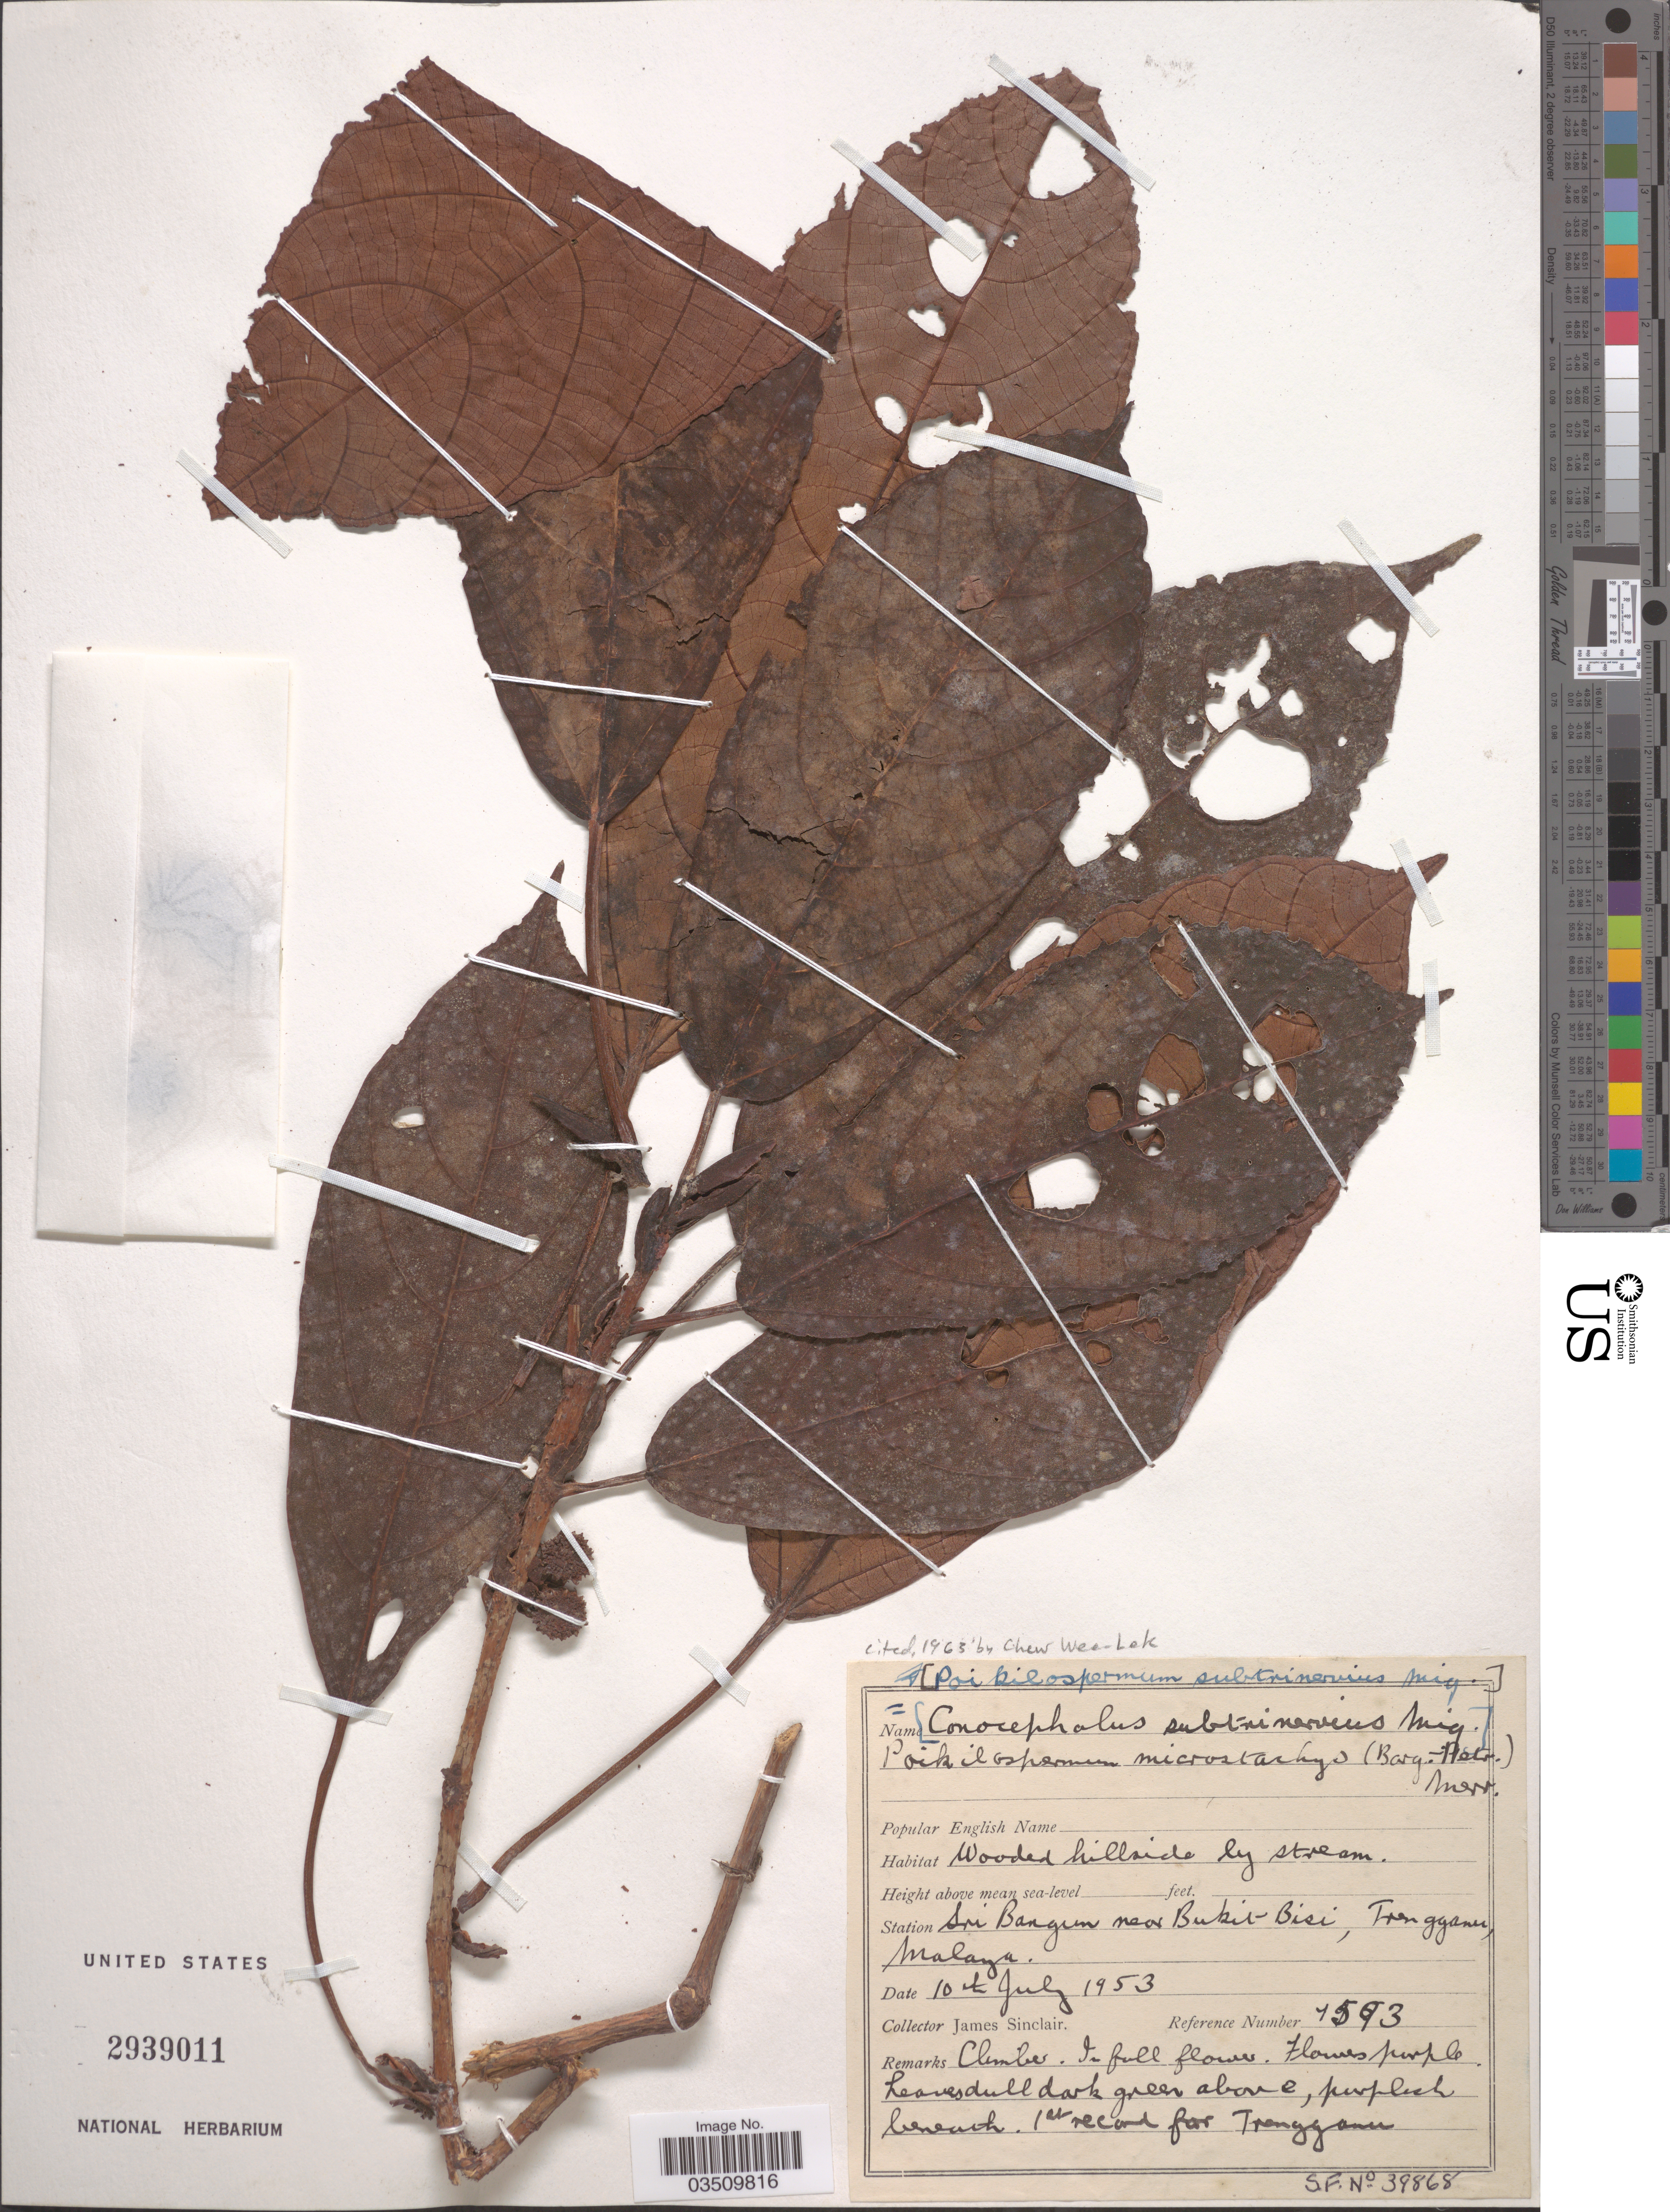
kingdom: Plantae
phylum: Tracheophyta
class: Magnoliopsida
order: Rosales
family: Urticaceae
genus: Poikilospermum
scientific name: Poikilospermum microstachys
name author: (Barg.-Petr.) Merr.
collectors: J. Sinclair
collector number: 1593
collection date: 1953-07-10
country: Malaysia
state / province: Terengganu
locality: Station Sri Bangun near Bukit Bisi, Malaya.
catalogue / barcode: US 2939011